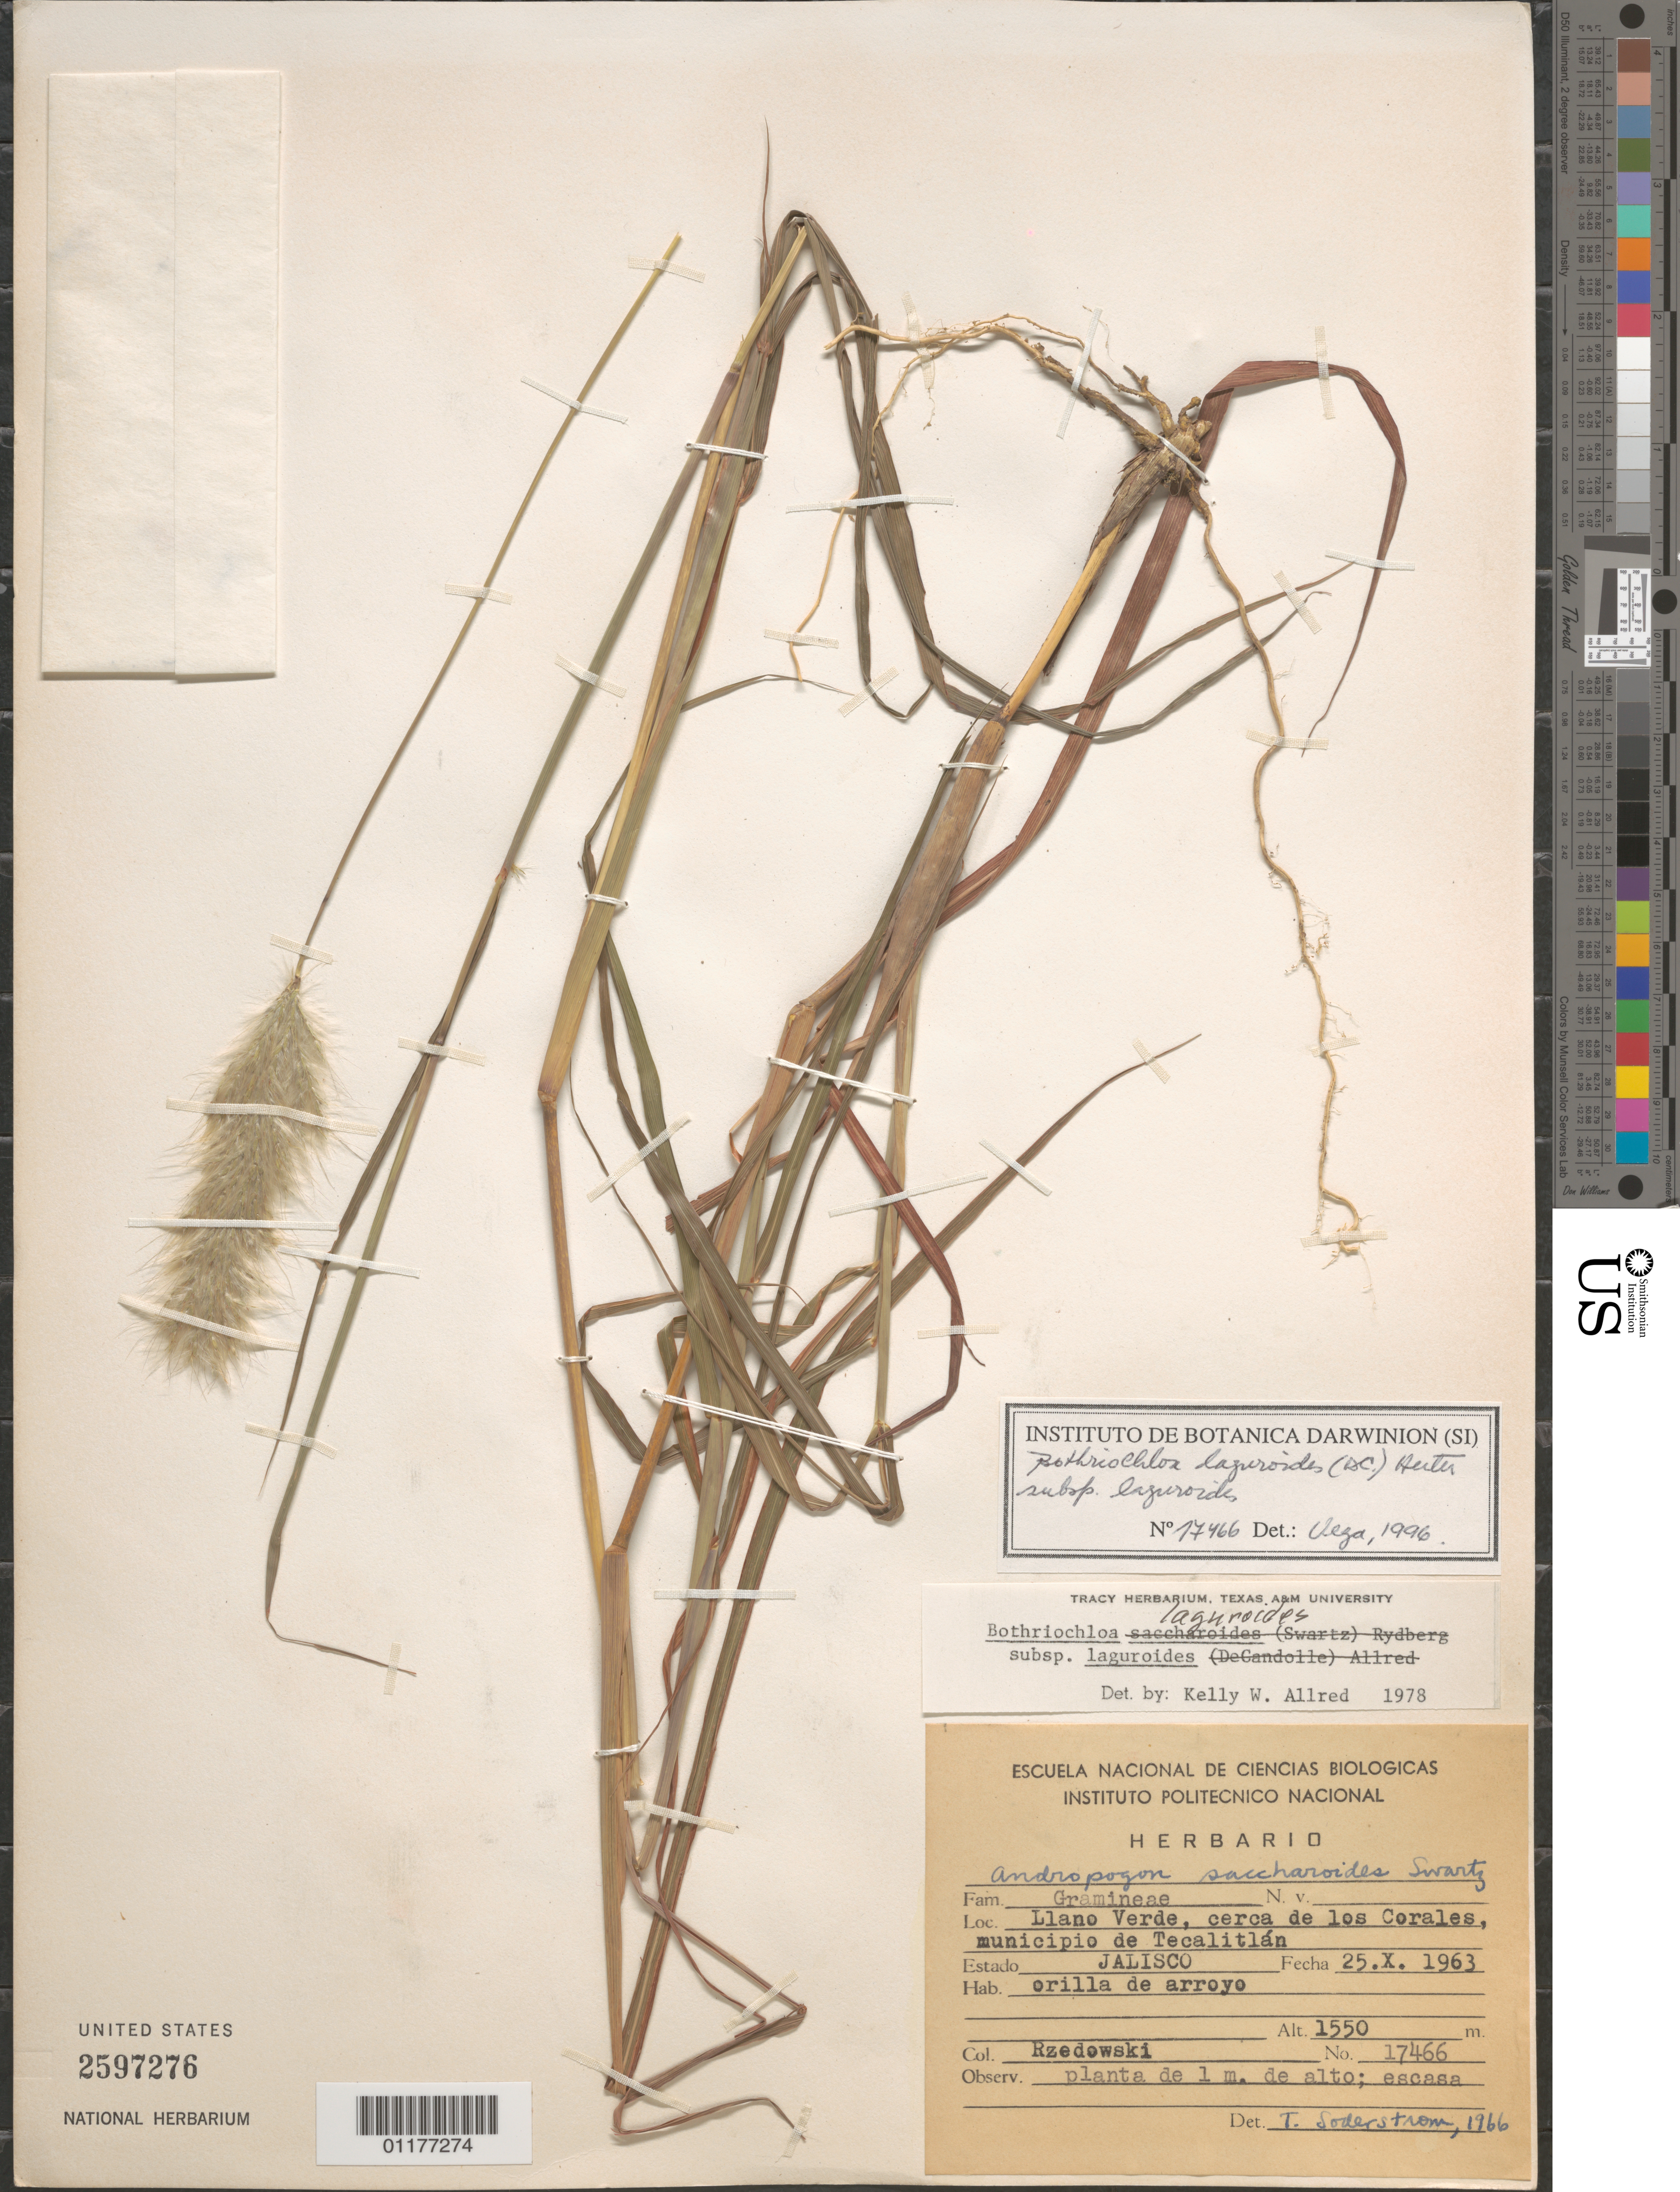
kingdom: Plantae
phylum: Tracheophyta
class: Liliopsida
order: Poales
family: Poaceae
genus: Bothriochloa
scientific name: Bothriochloa laguroides subsp. laguroides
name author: (DC.) Herter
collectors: Rzedowski, --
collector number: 17466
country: Mexico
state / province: Jalisco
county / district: Tecalitlán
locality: Llano Verde, cerca de los Corales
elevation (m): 1550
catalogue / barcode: US 2597276